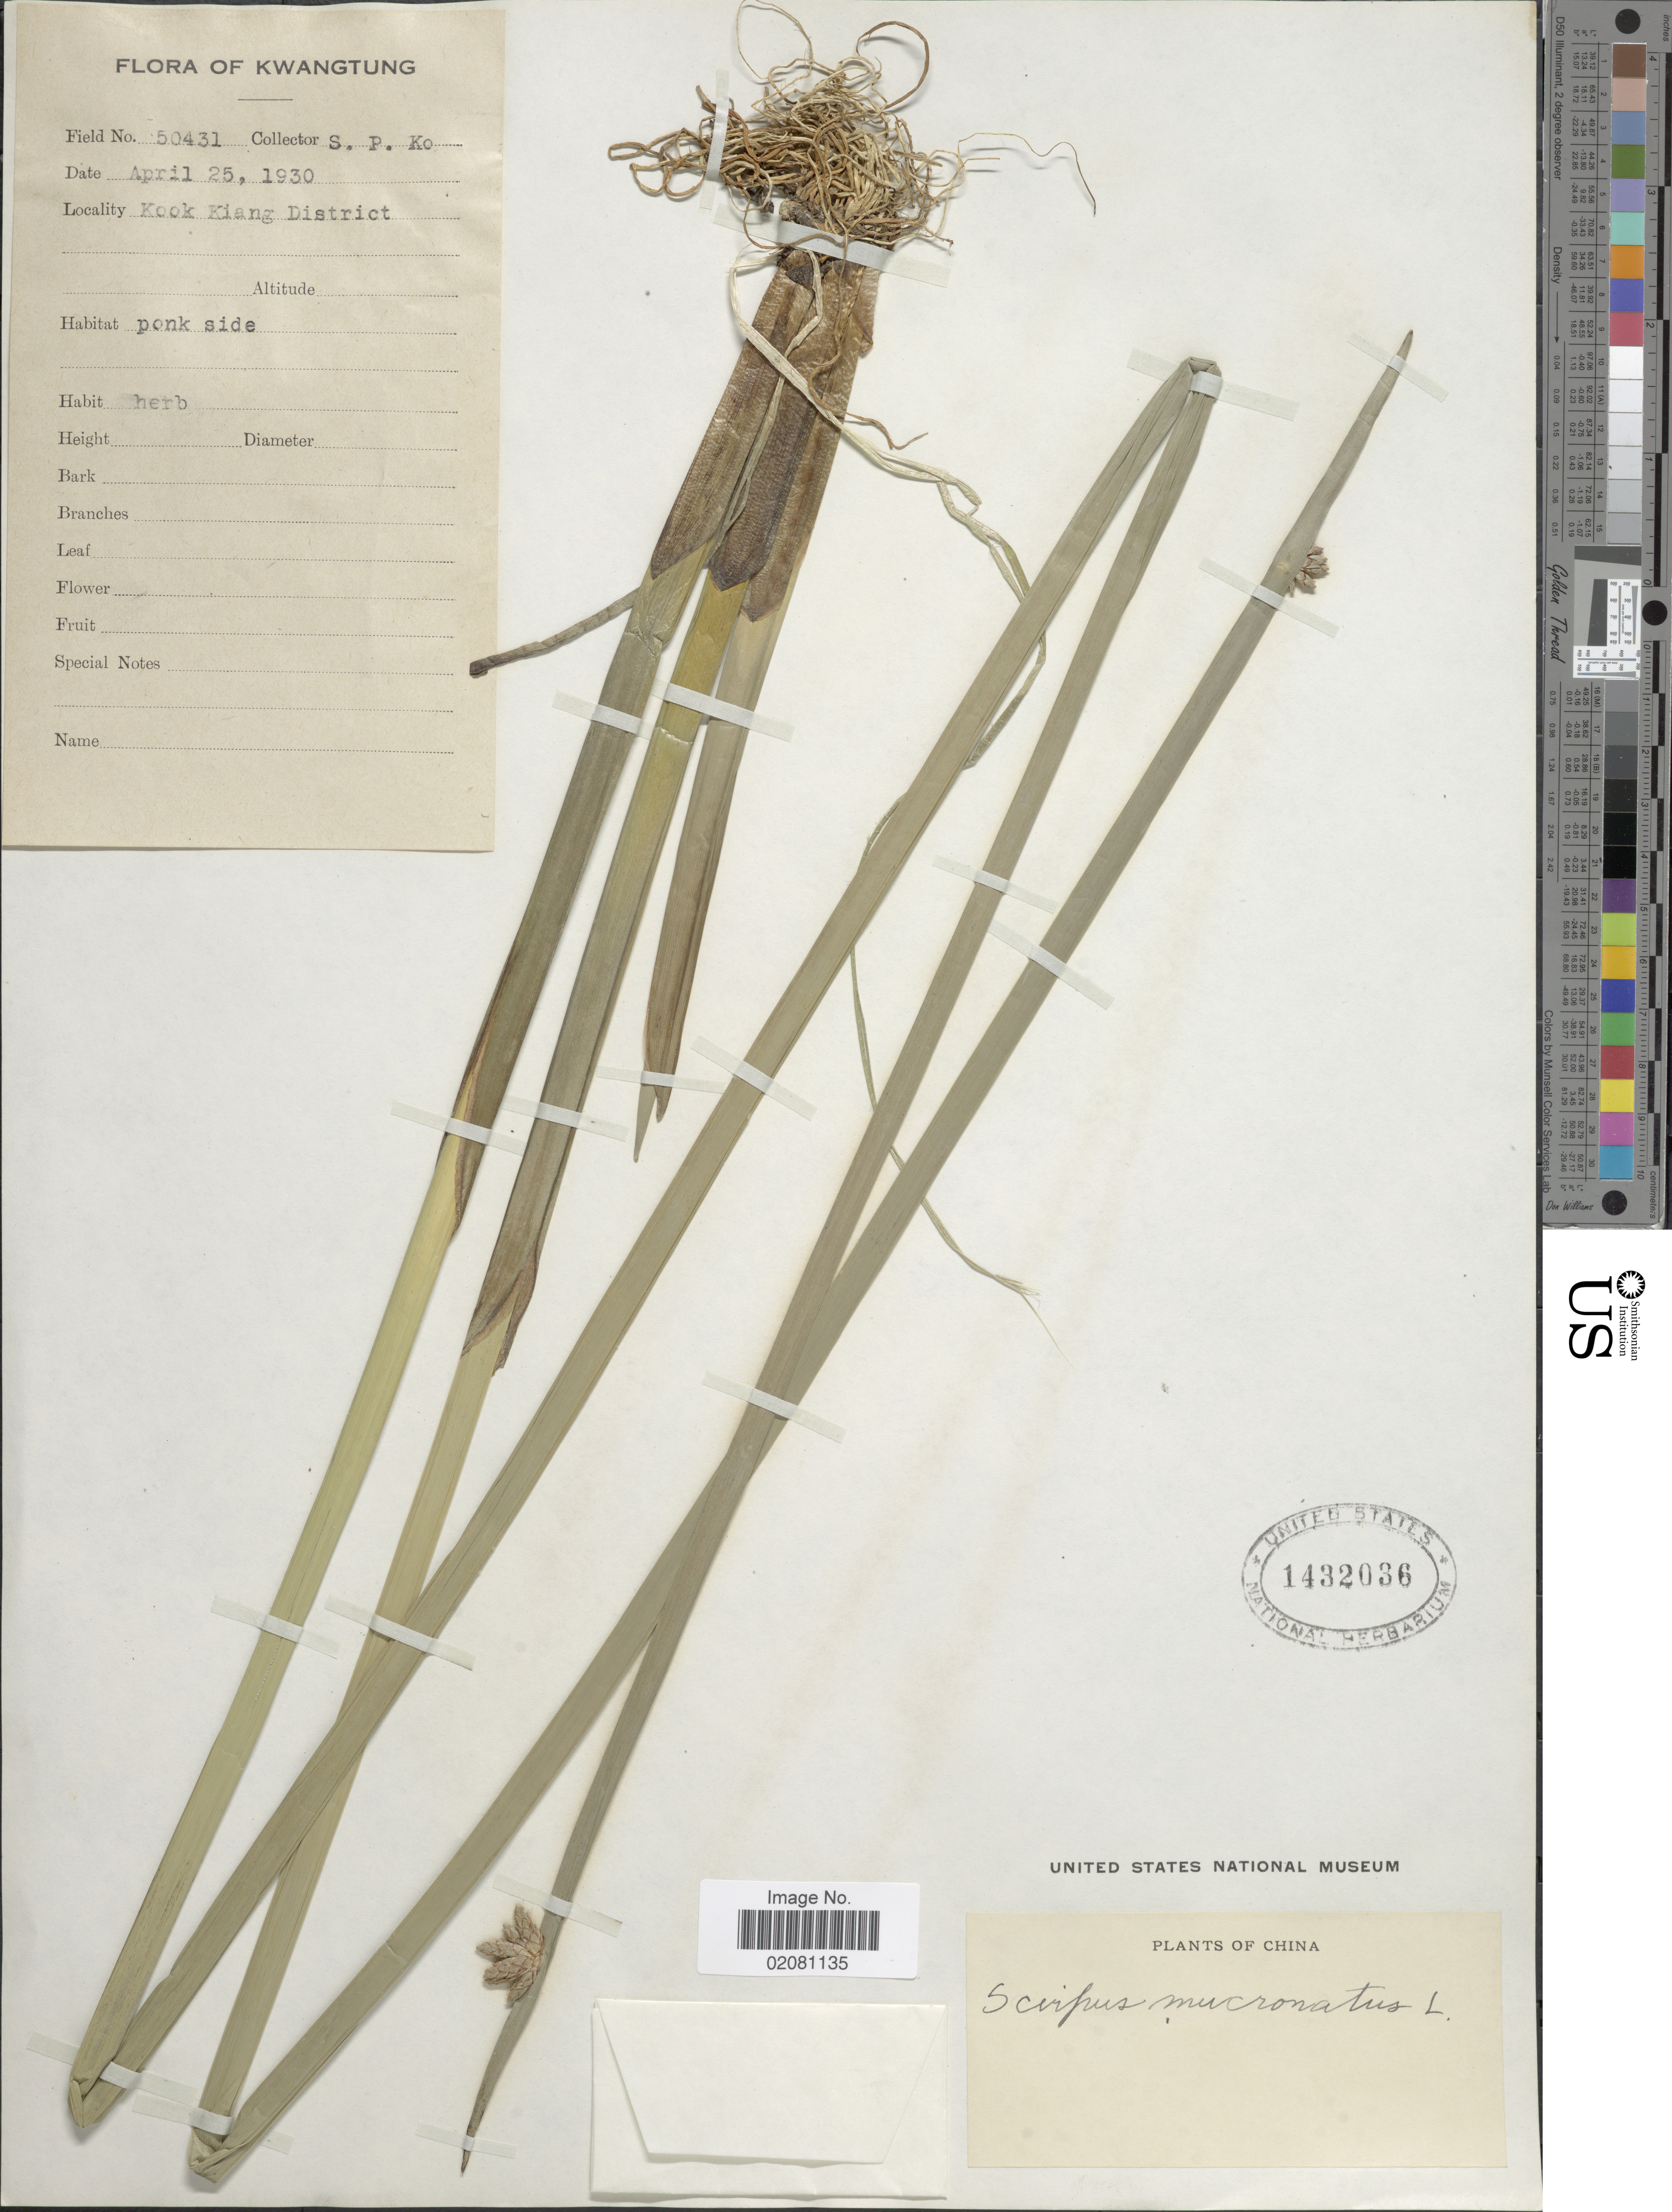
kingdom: Plantae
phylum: Tracheophyta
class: Liliopsida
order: Poales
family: Cyperaceae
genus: Schoenoplectus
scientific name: Schoenoplectus mucronatus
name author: (L.) Palla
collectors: S. P. Ko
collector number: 50431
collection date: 1930-04-25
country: China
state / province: Guangdong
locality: Kwangtung. Kook Kiang District.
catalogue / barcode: US 1432036